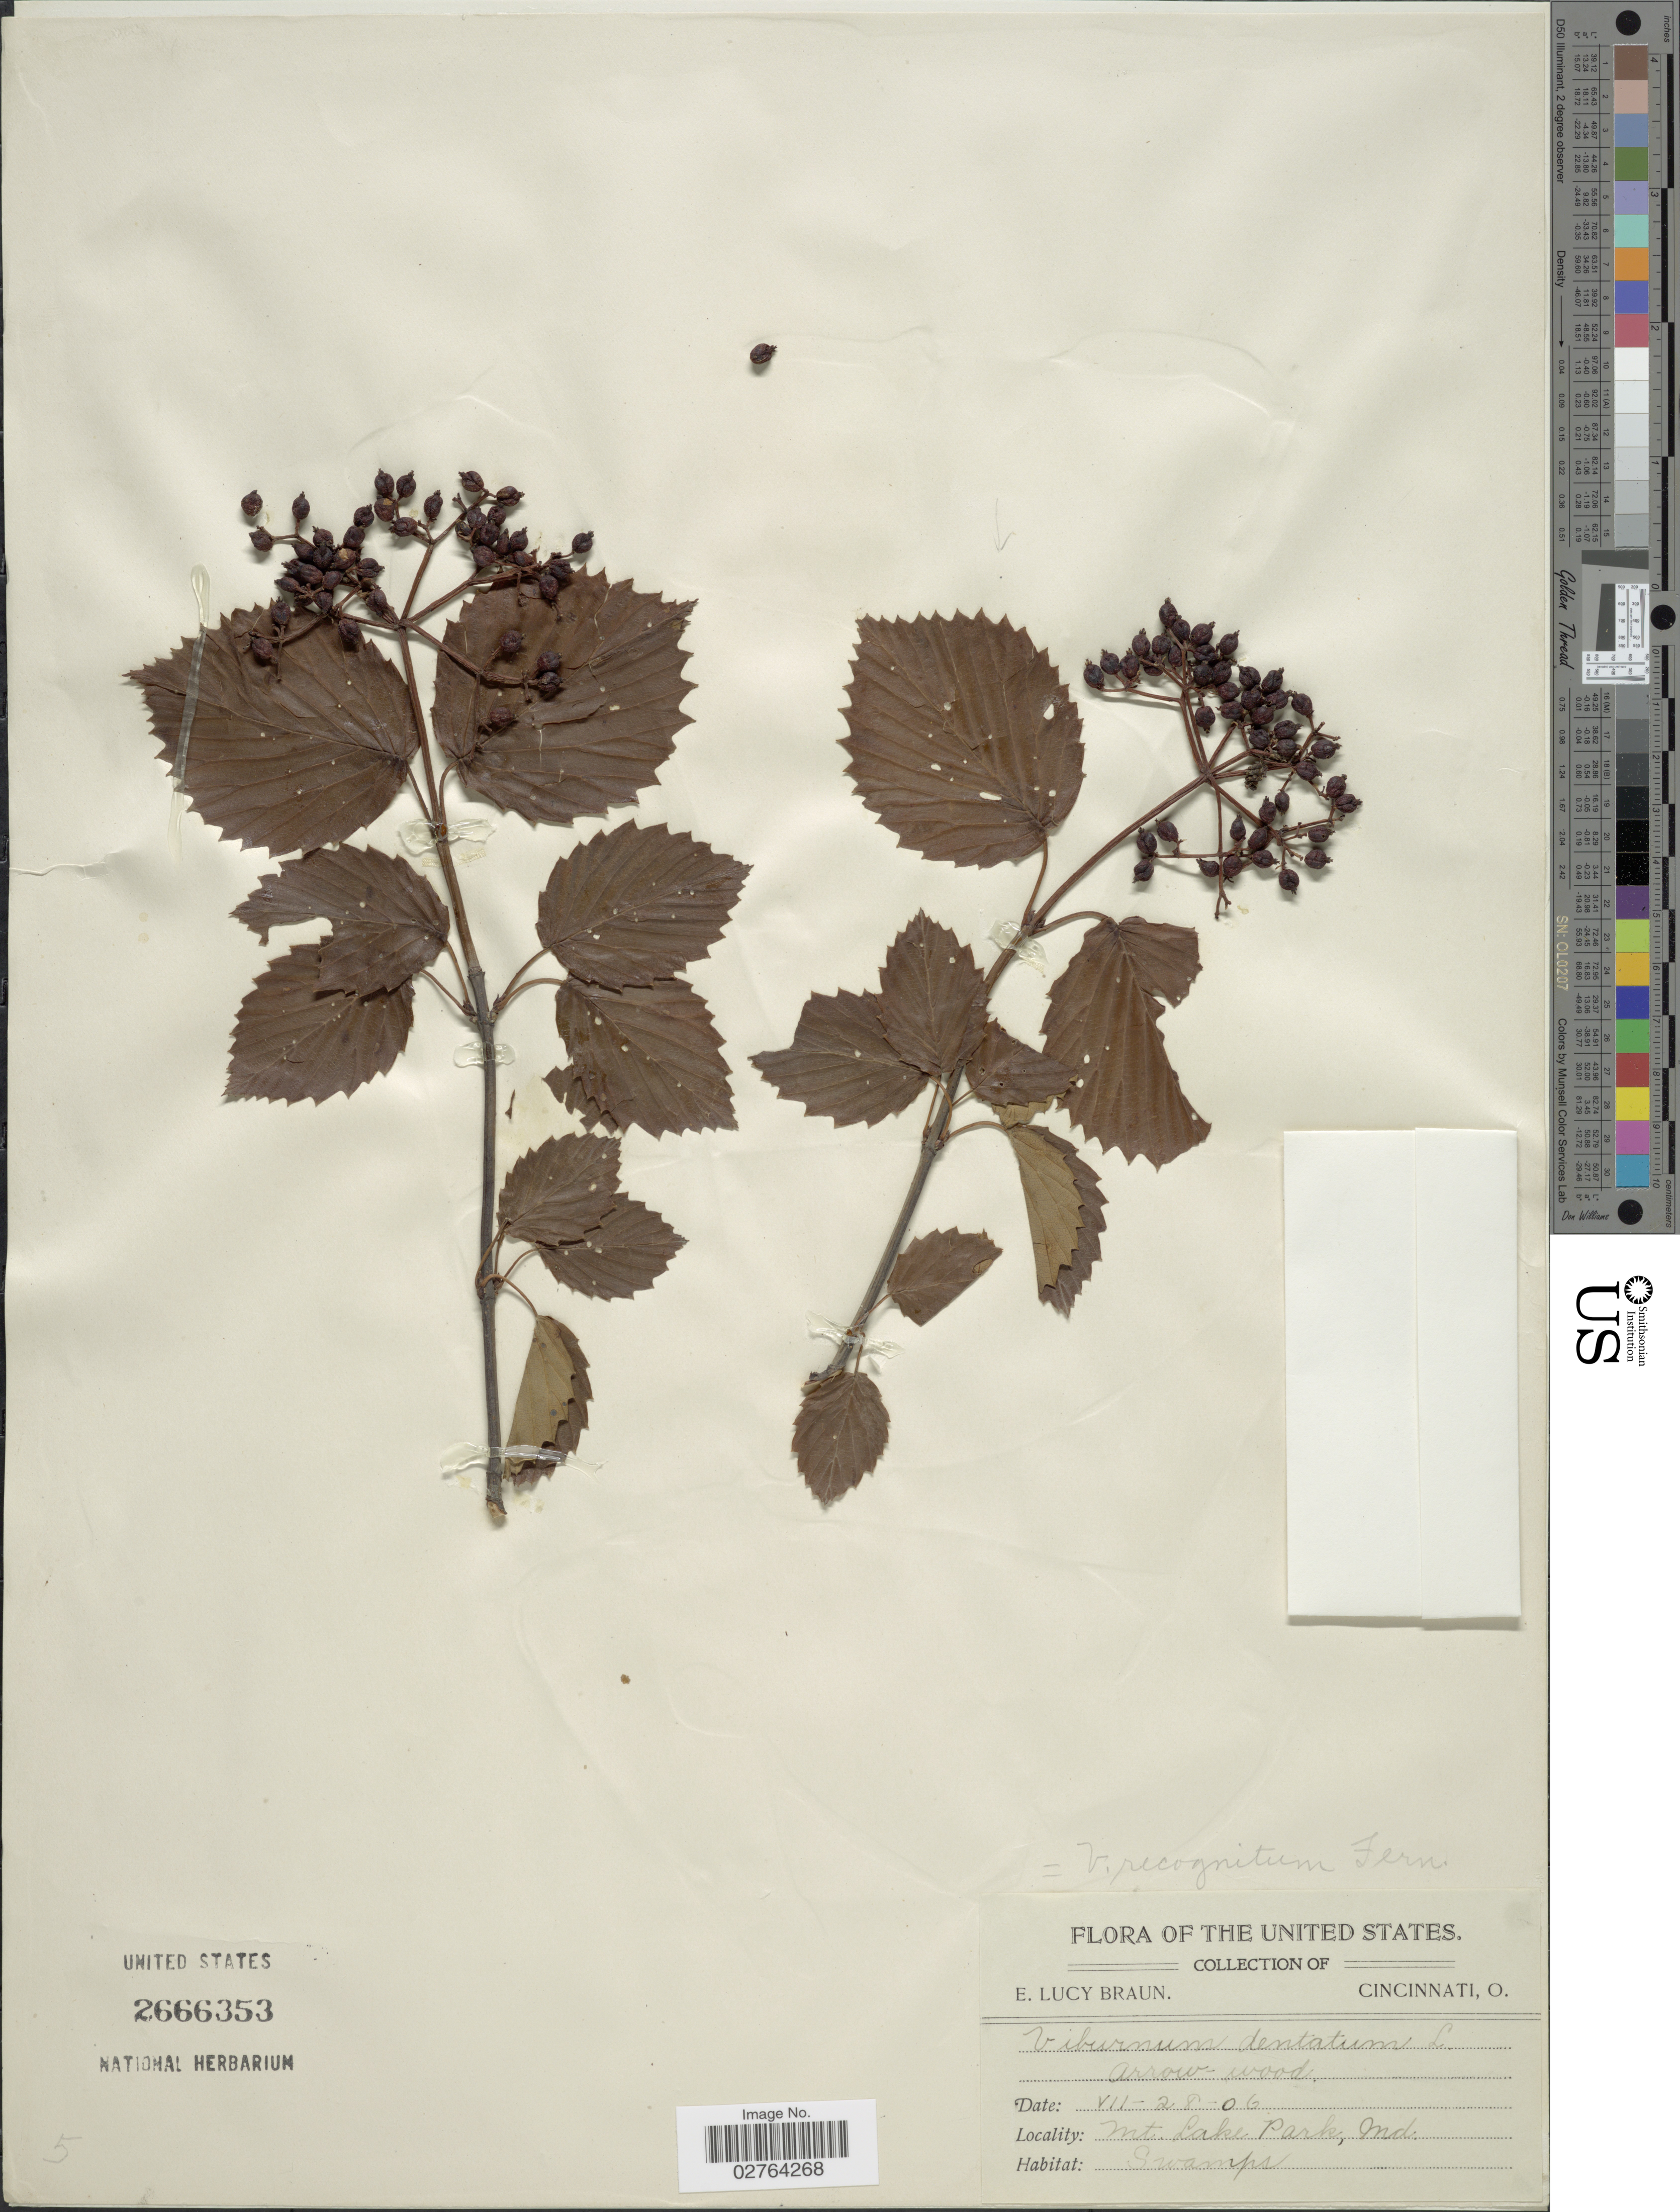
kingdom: Plantae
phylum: Tracheophyta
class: Magnoliopsida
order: Dipsacales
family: Viburnaceae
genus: Viburnum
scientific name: Viburnum recognitum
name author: Fernald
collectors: E. L. Braun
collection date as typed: Transcribed d/m/y: 28/7/6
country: United States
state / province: Maryland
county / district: Garrett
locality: Mt. Lake Park, Md.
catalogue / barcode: US 2666353